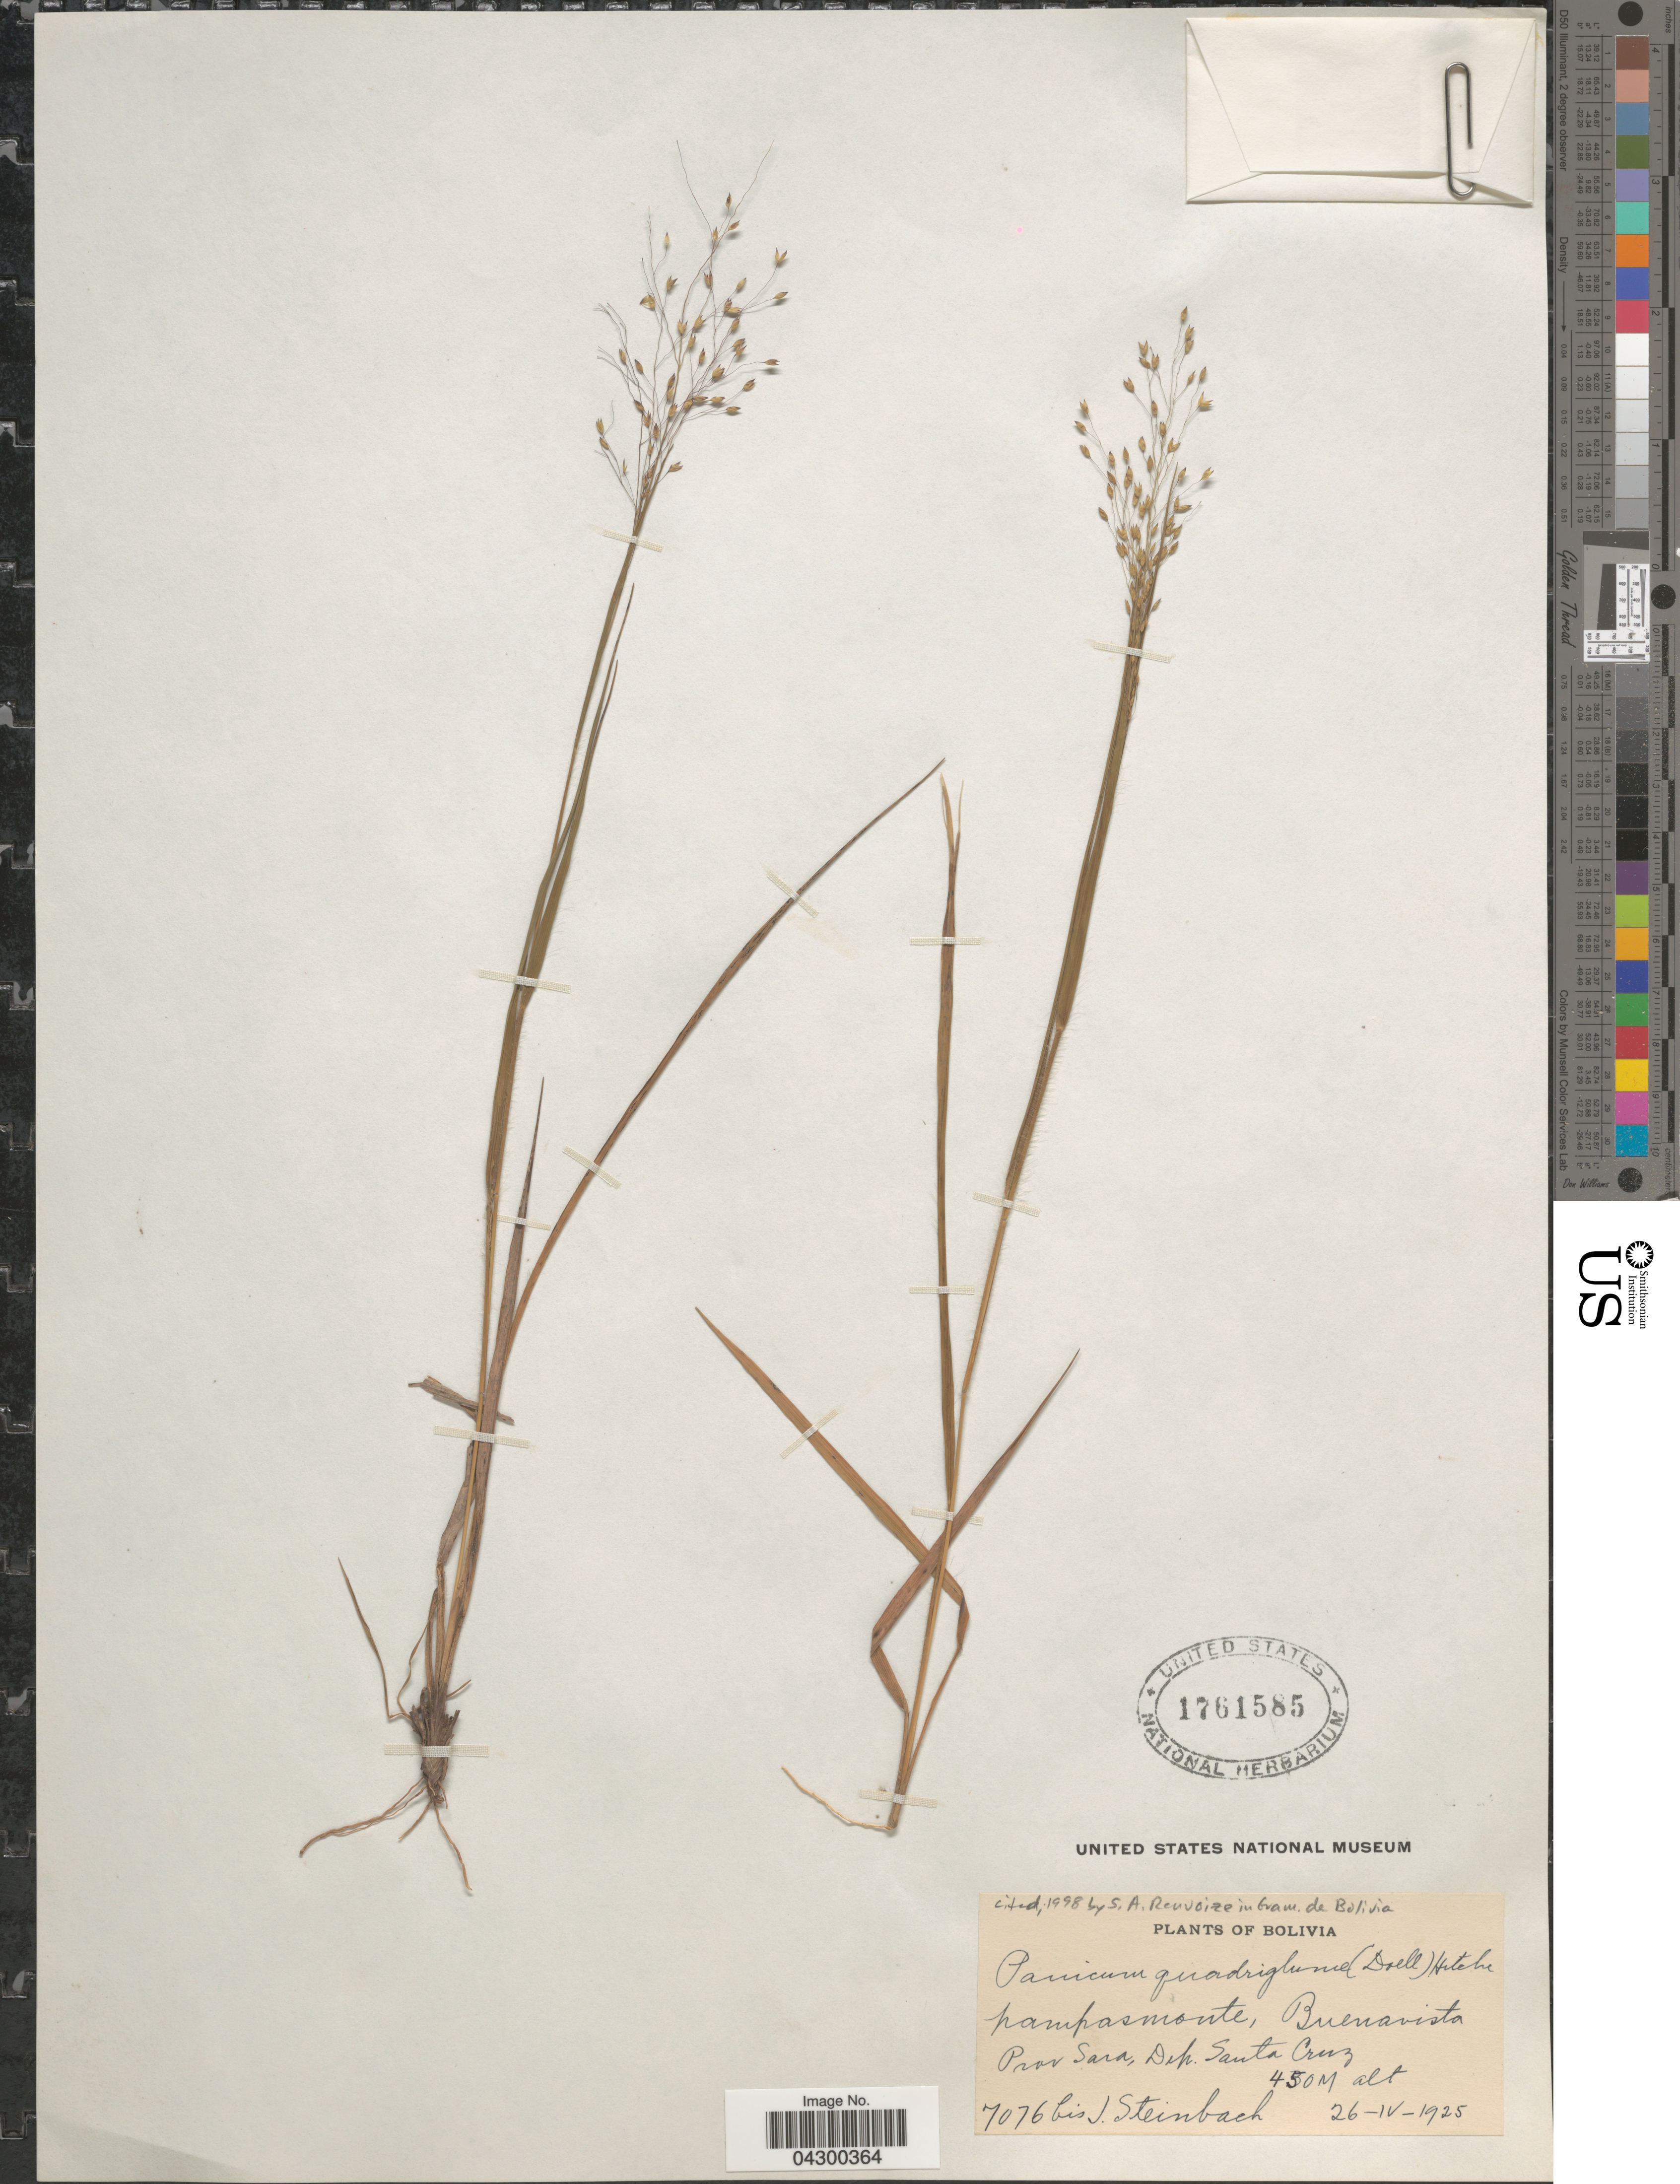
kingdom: Plantae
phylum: Tracheophyta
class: Liliopsida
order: Poales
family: Poaceae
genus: Panicum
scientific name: Panicum quadriglume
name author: (Döll) Hitchc.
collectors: J. Steinbach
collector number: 7076bis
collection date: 1925-04-26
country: Bolivia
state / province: Santa Cruz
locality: Pampasmonte, Buenavista. Prov Sara, Dep. Santa Cruz.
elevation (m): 450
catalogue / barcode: US 1761585